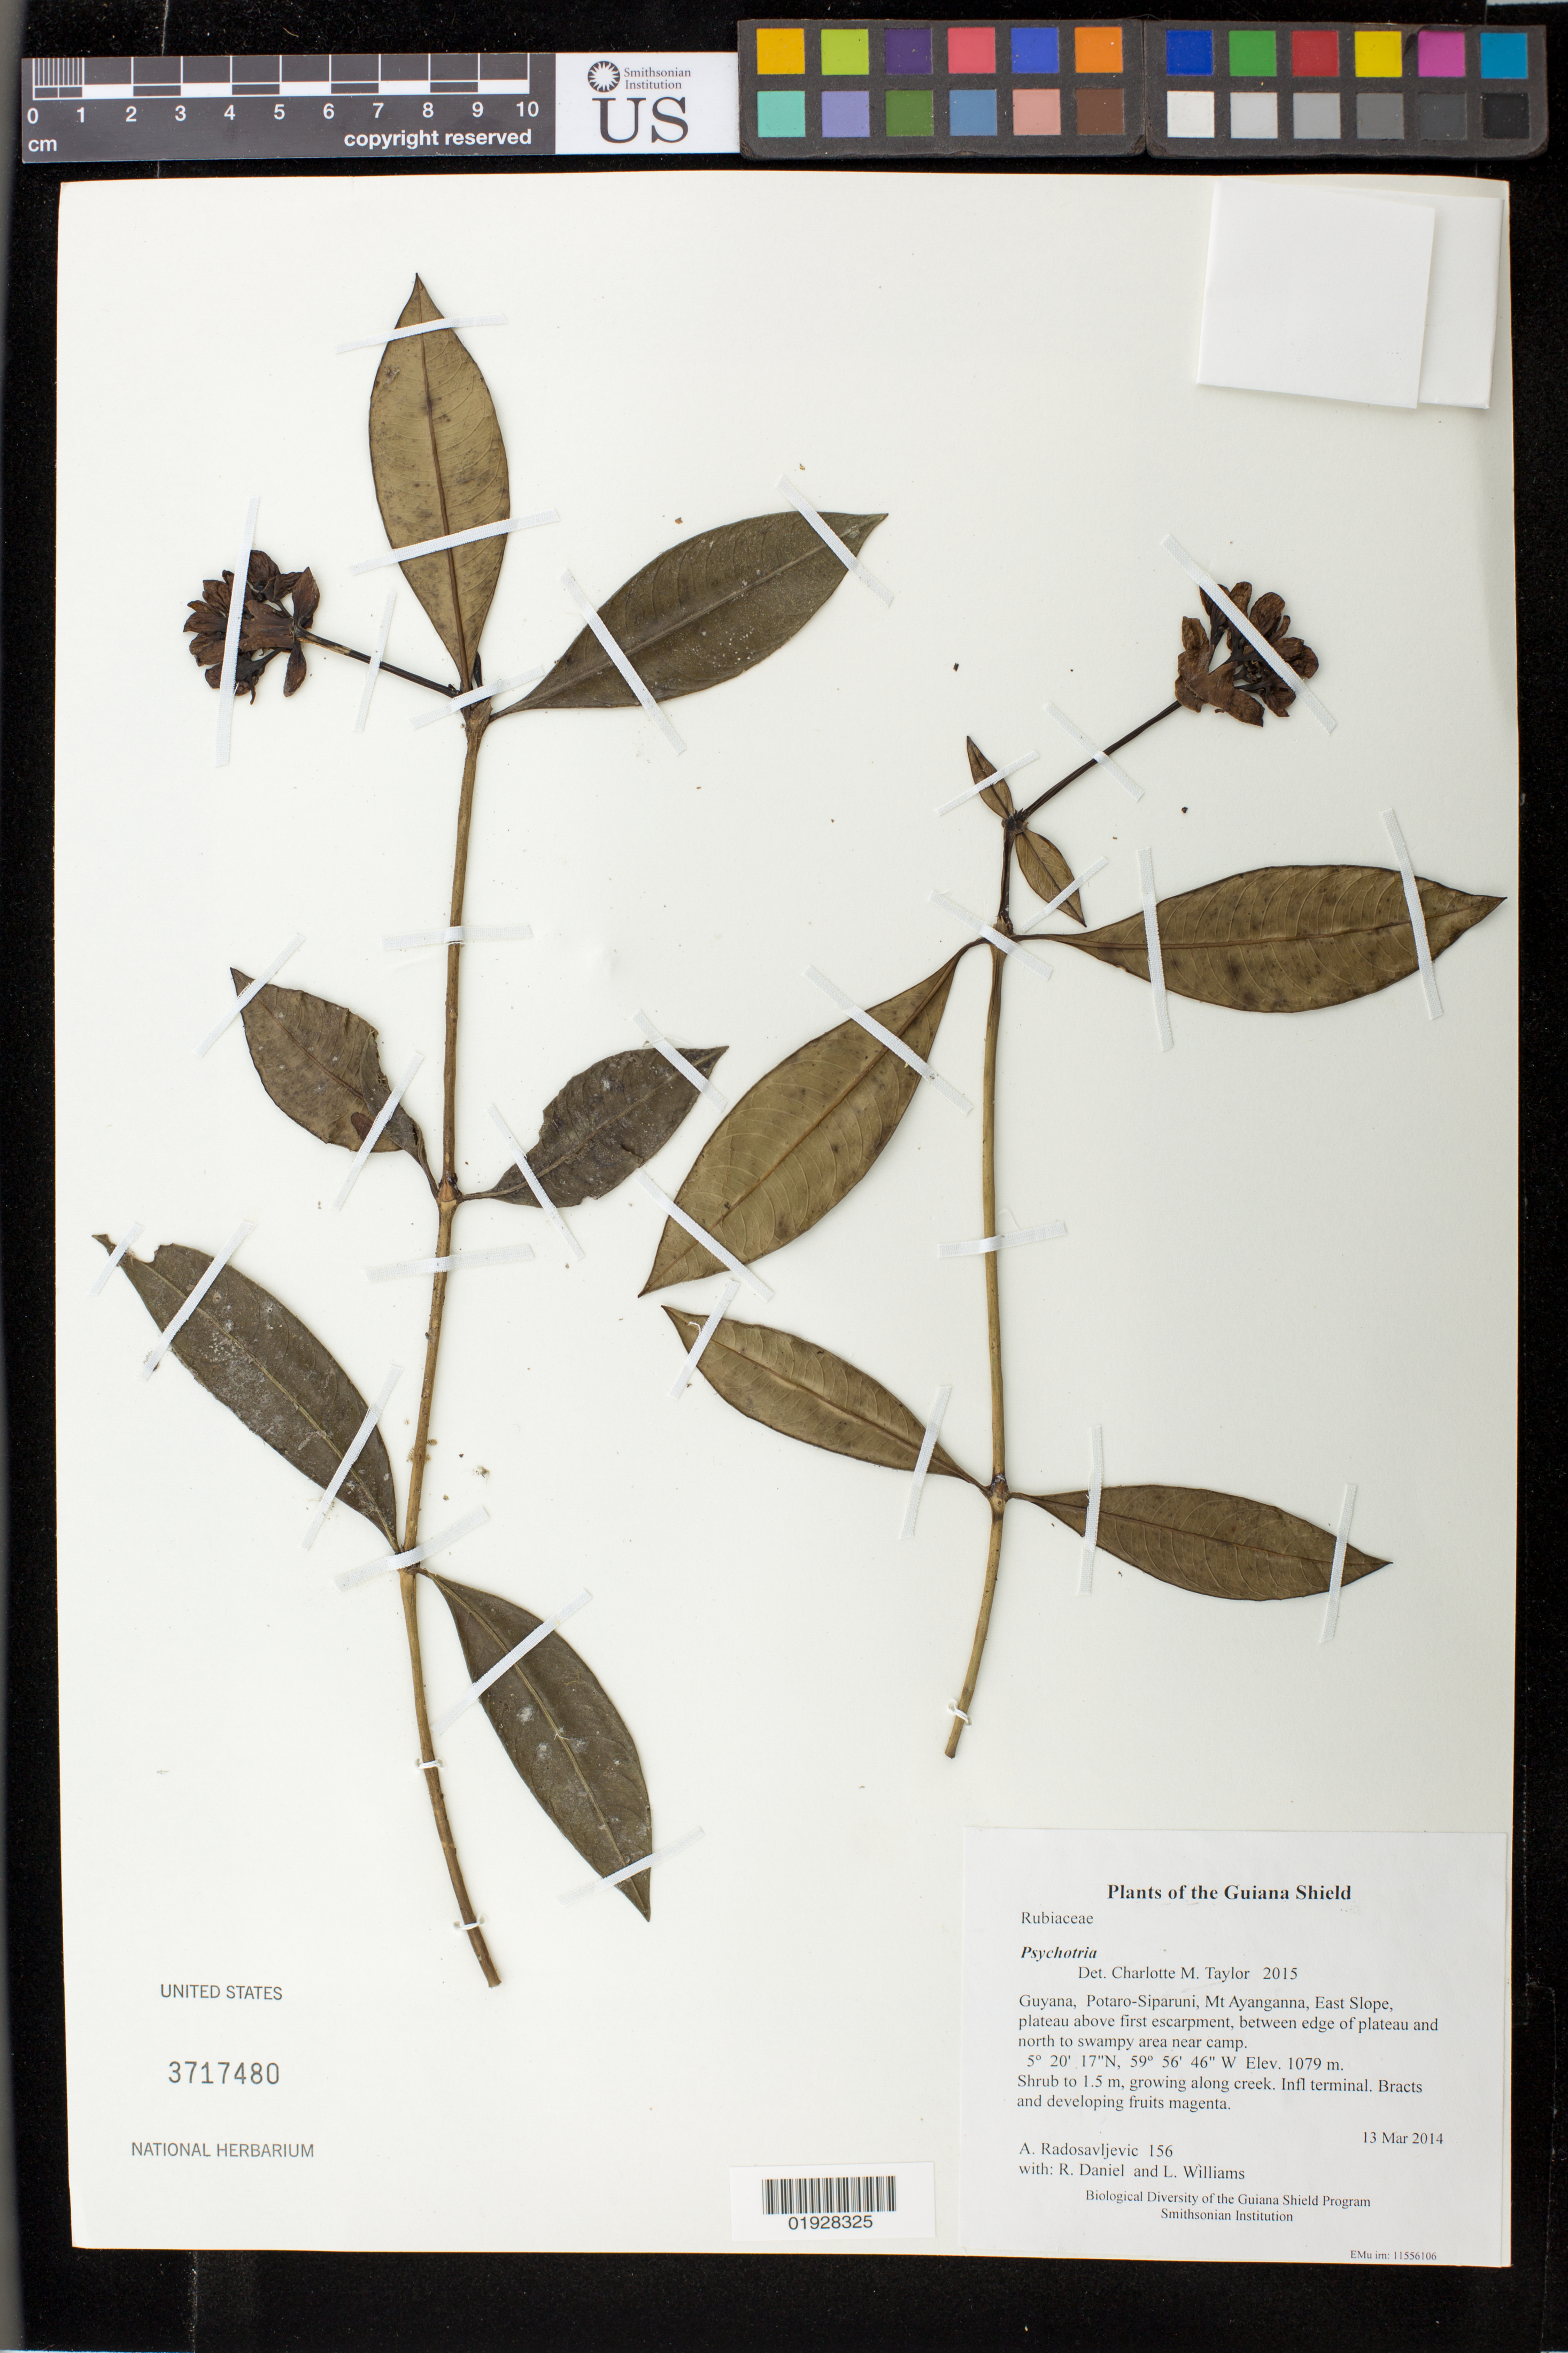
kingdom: Plantae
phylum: Tracheophyta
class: Magnoliopsida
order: Gentianales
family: Rubiaceae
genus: Psychotria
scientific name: Psychotria sp.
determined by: Taylor, Charlotte M.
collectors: A. Radosavljevic, R. Daniel & L. Williams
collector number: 156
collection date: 2014-03-13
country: Guyana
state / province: Potaro-Siparuni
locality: Mt Ayanganna, East Slope, plateau above first escarpment, between edge of plateau and north to swampy area near camp.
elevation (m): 1079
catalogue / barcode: US 3717480